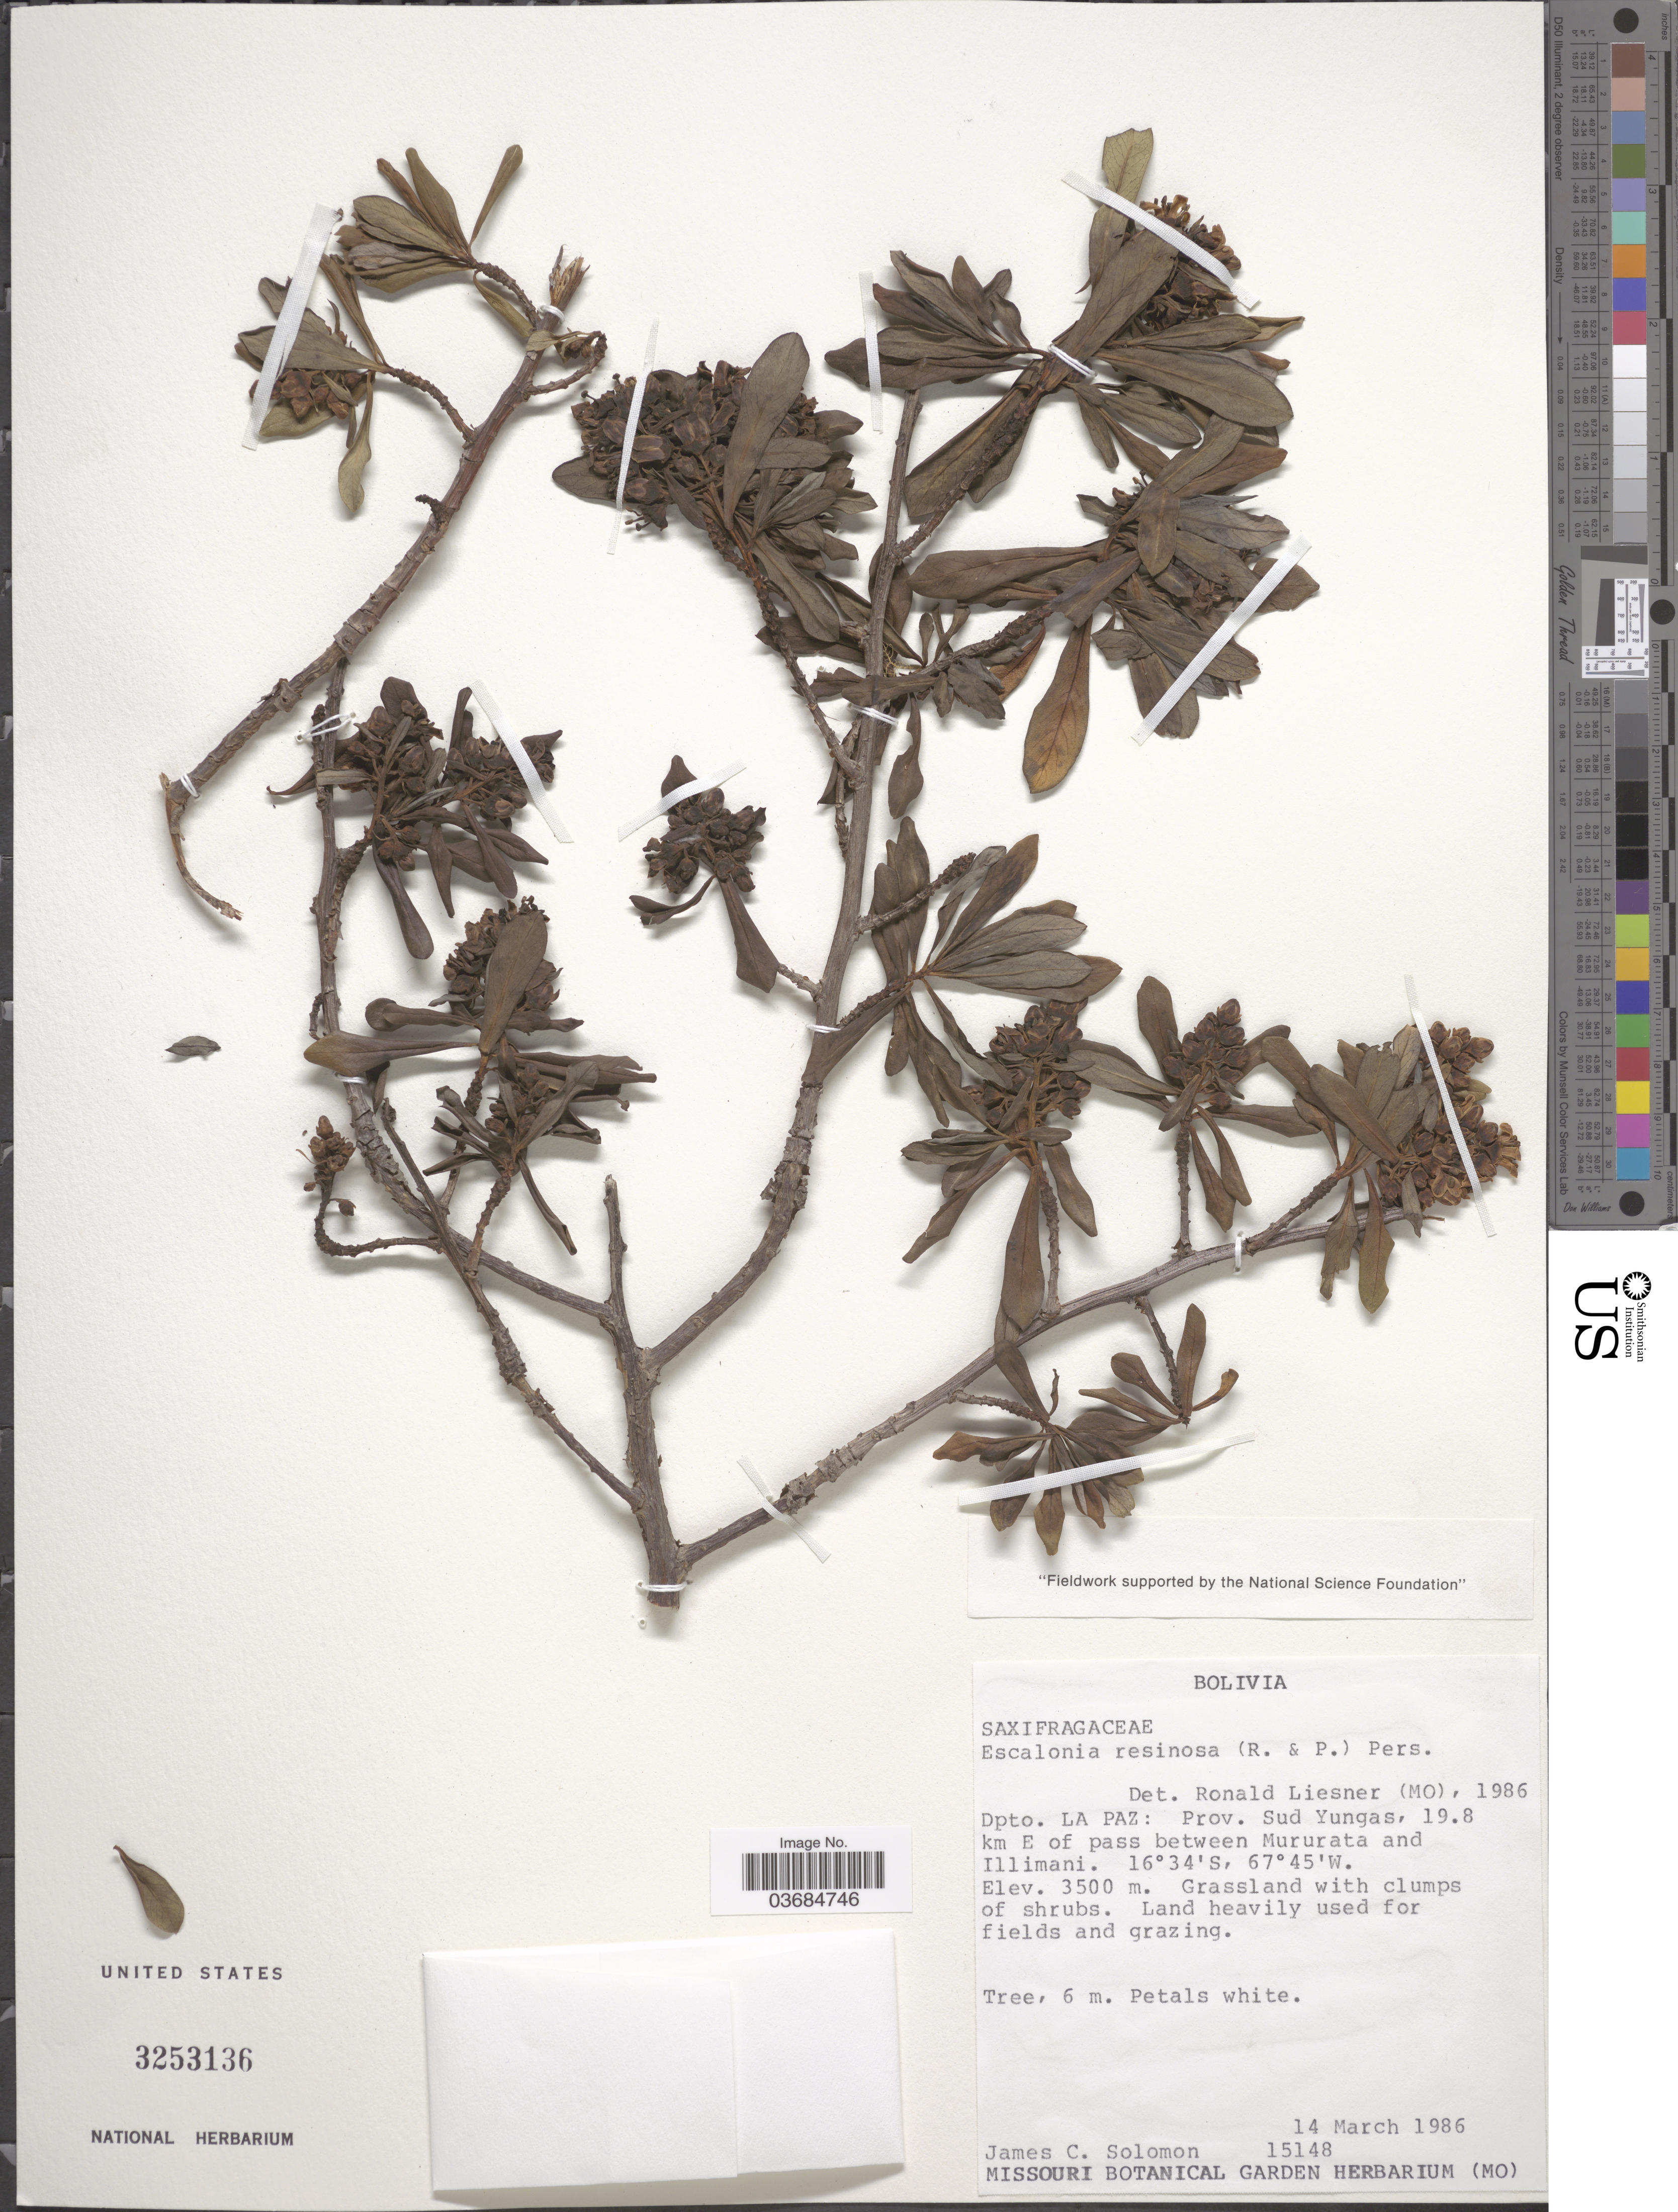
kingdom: Plantae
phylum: Tracheophyta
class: Magnoliopsida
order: Escalloniales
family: Escalloniaceae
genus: Escallonia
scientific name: Escallonia resinosa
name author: (Ruiz & Pav.) Pers.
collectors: J. C. Solomon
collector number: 15148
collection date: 1986-03-14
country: Bolivia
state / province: La Paz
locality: Dpto. La Paz: Prov. Sud Yungas, 19.8 km E of pass between Mururata and Illimani.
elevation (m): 3500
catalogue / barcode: US 3253136